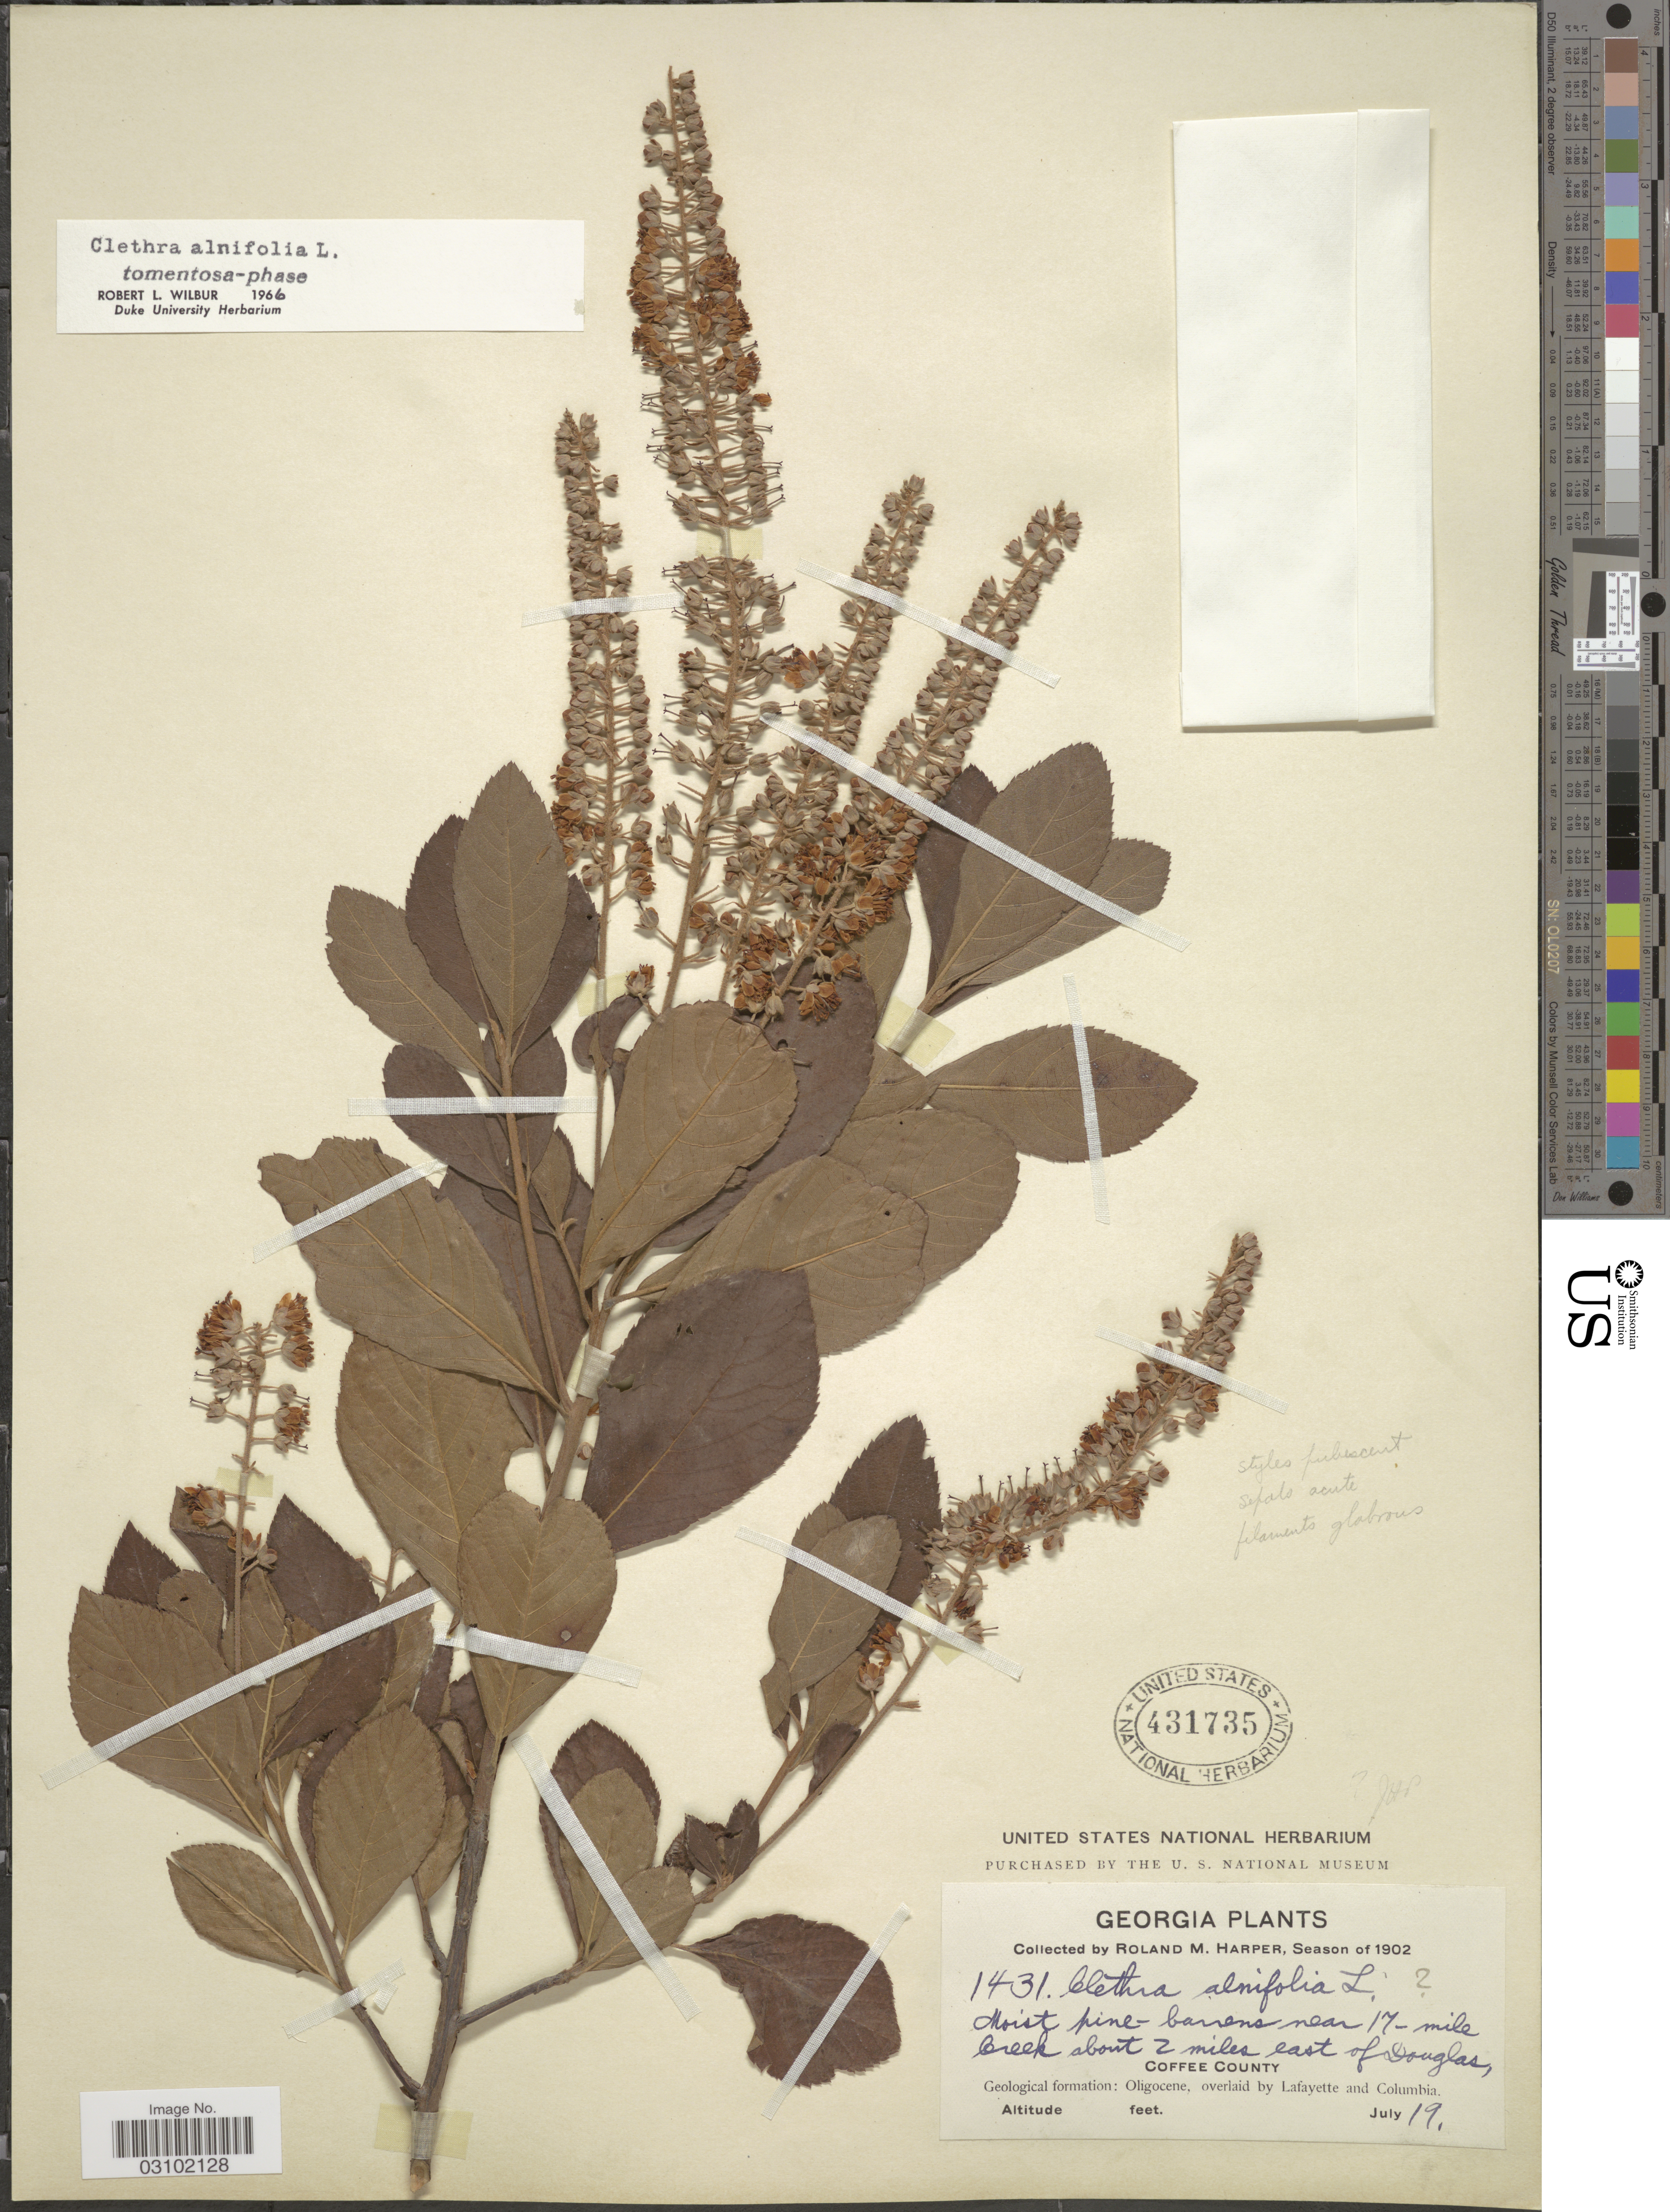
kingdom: Plantae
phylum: Tracheophyta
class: Magnoliopsida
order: Ericales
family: Clethraceae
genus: Clethra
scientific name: Clethra alnifolia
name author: L.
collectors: R. M. Harper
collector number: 1431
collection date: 1902-07-19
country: United States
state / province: Georgia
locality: Moist pine-barrens near 17-mile Creek about 2 miles east of Douglas, Coffee County, Geological formation: Oligocene, overlaid by Lafayette and Columbia.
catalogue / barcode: US 431735